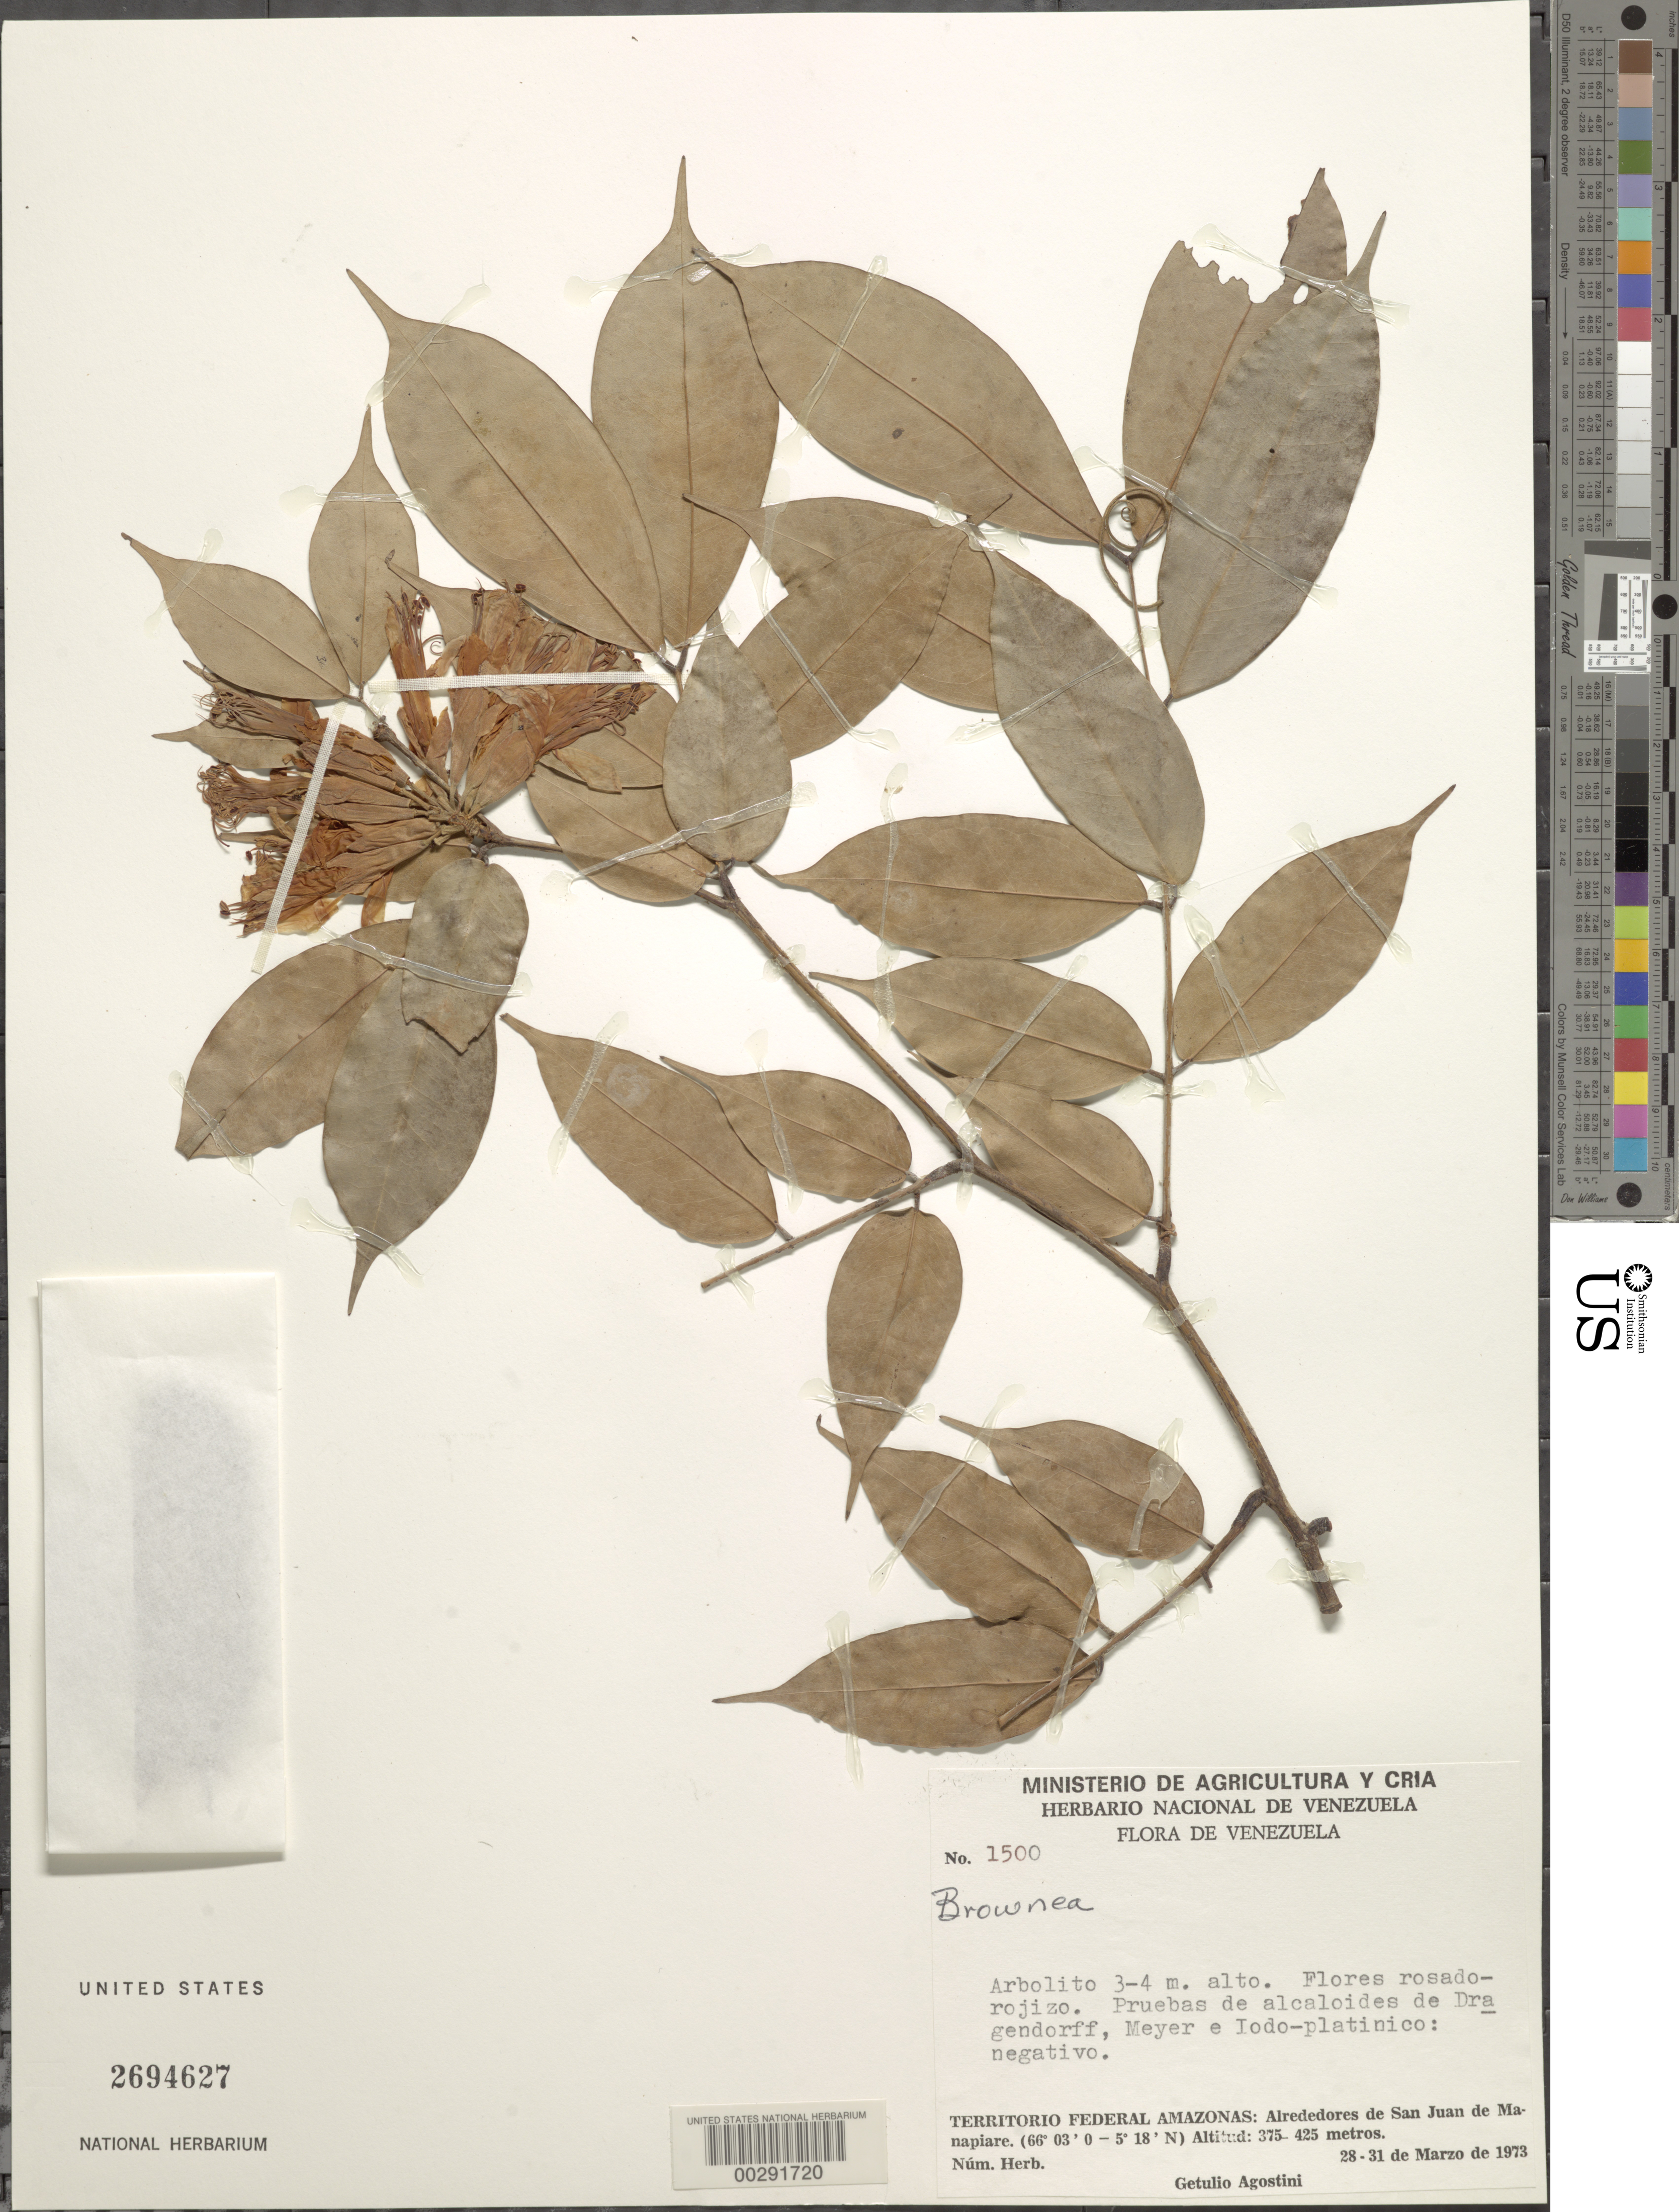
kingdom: Plantae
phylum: Tracheophyta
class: Magnoliopsida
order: Fabales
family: Fabaceae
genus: Brownea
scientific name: Brownea sp.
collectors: G. Agostini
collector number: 1500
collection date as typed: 28 Mar 1973 to 31 Mar 1973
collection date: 1973-03-28/1973-03-31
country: Venezuela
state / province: Amazonas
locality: Vicinity of san juan de manapiare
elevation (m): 375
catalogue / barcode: US 2694627